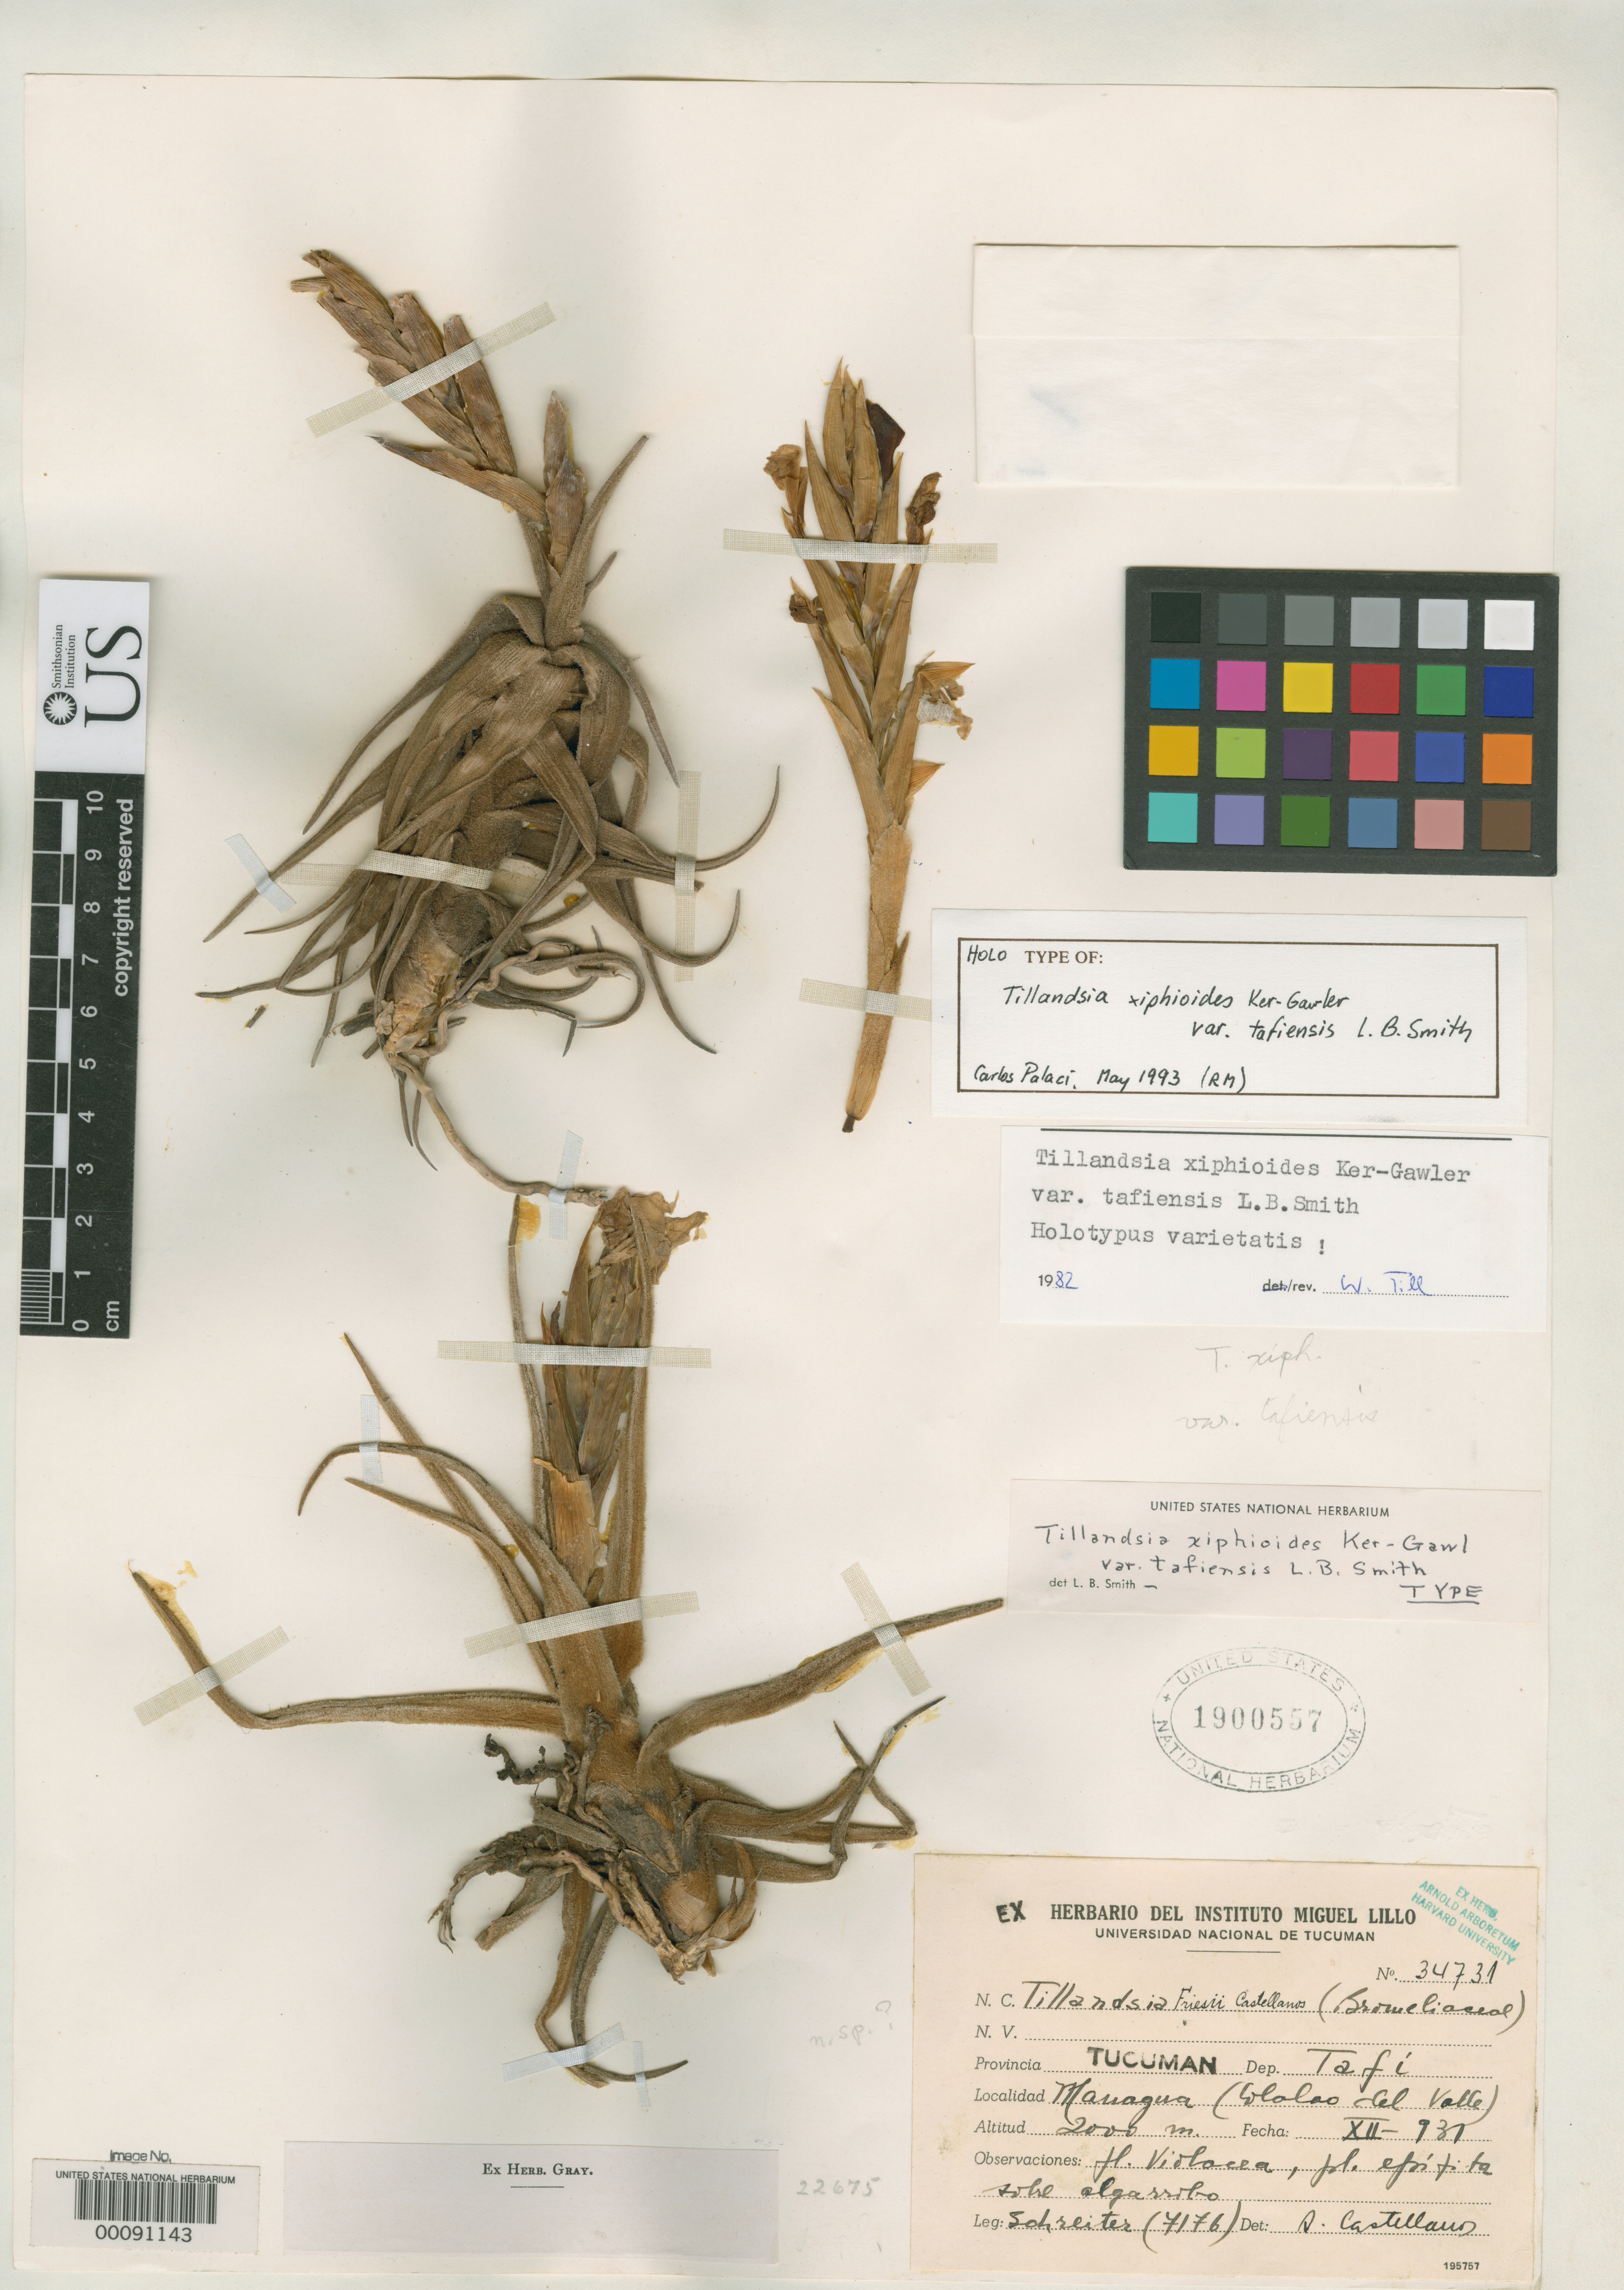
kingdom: Plantae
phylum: Tracheophyta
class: Liliopsida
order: Poales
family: Bromeliaceae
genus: Tillandsia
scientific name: Tillandsia xiphioides var. tafiensis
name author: L.B. Sm.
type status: Holotype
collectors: R. Schreiter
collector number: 7176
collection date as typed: Dec 1931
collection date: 1931-12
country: Argentina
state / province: Tucumán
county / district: Tafí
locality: Managua.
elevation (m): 2000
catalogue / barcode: US 1900557